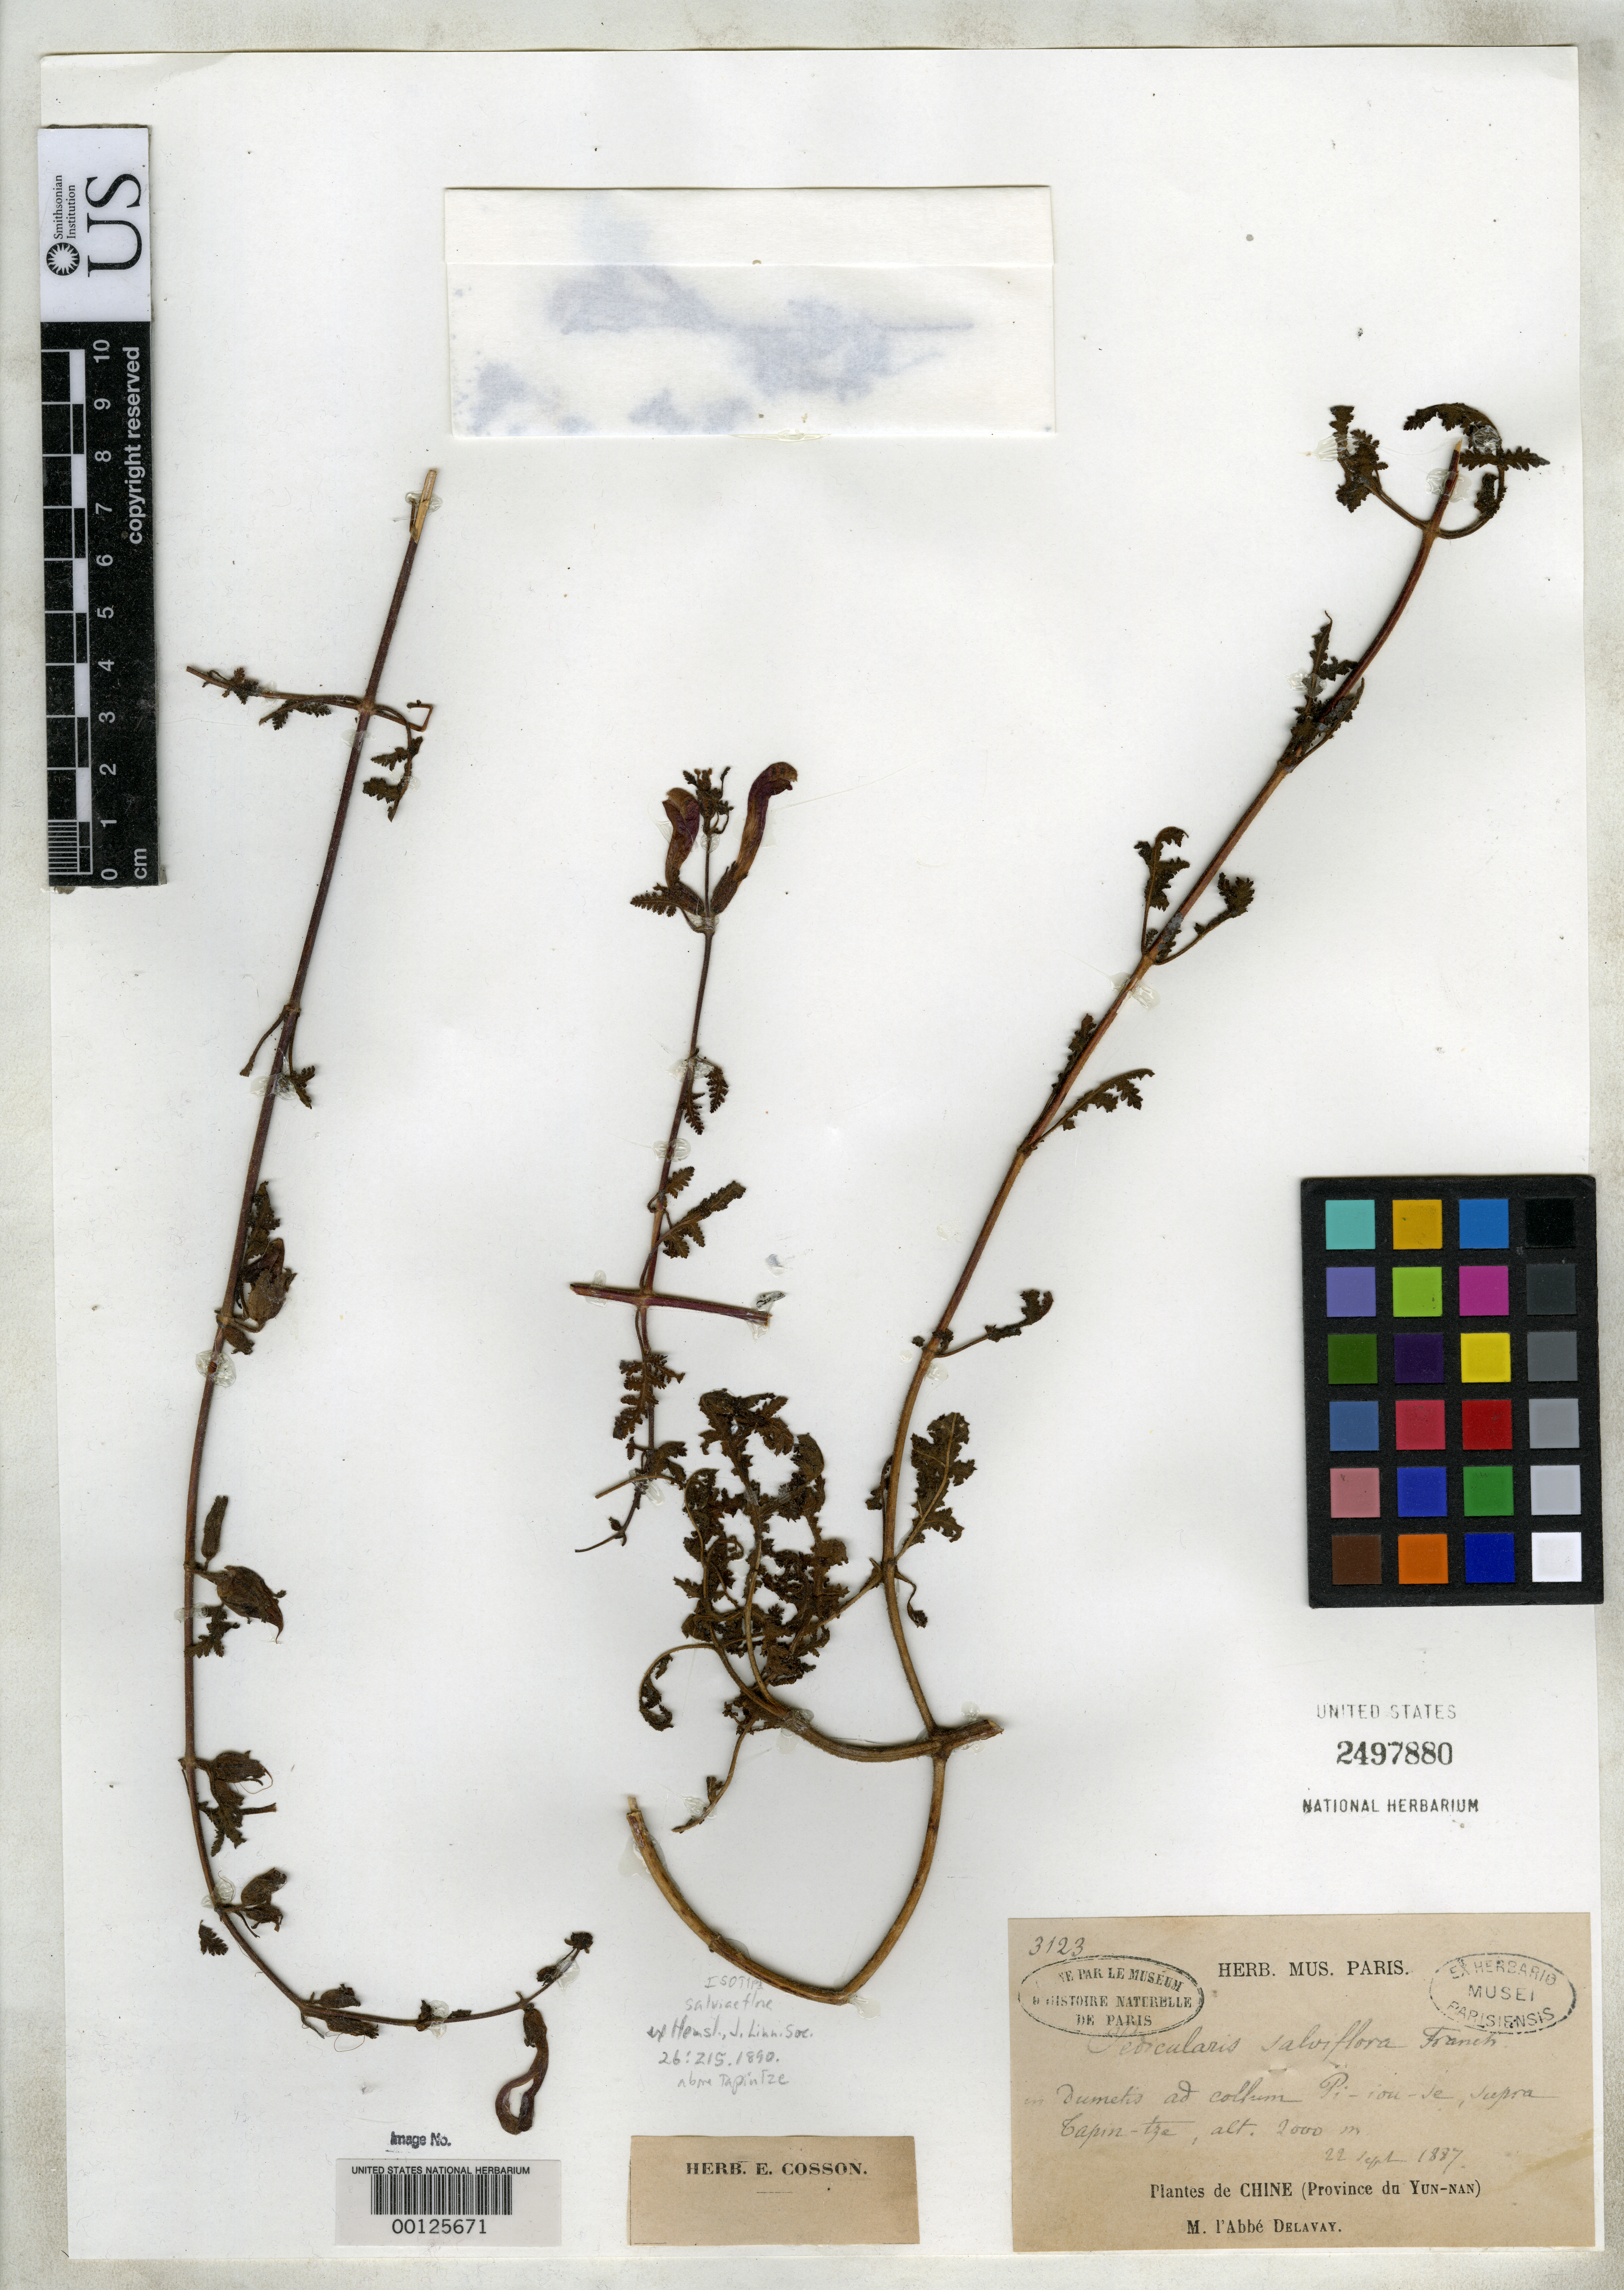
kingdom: Plantae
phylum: Tracheophyta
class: Magnoliopsida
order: Lamiales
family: Orobanchaceae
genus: Pedicularis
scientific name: Pedicularis salviiflora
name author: Franch.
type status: Isotype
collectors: P. Delavay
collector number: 3123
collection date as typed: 22 Sep 1887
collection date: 1887-09-22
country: China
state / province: Yunnan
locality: Pi-iou-se Hill, above Tapin-tze.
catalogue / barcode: US 2497880